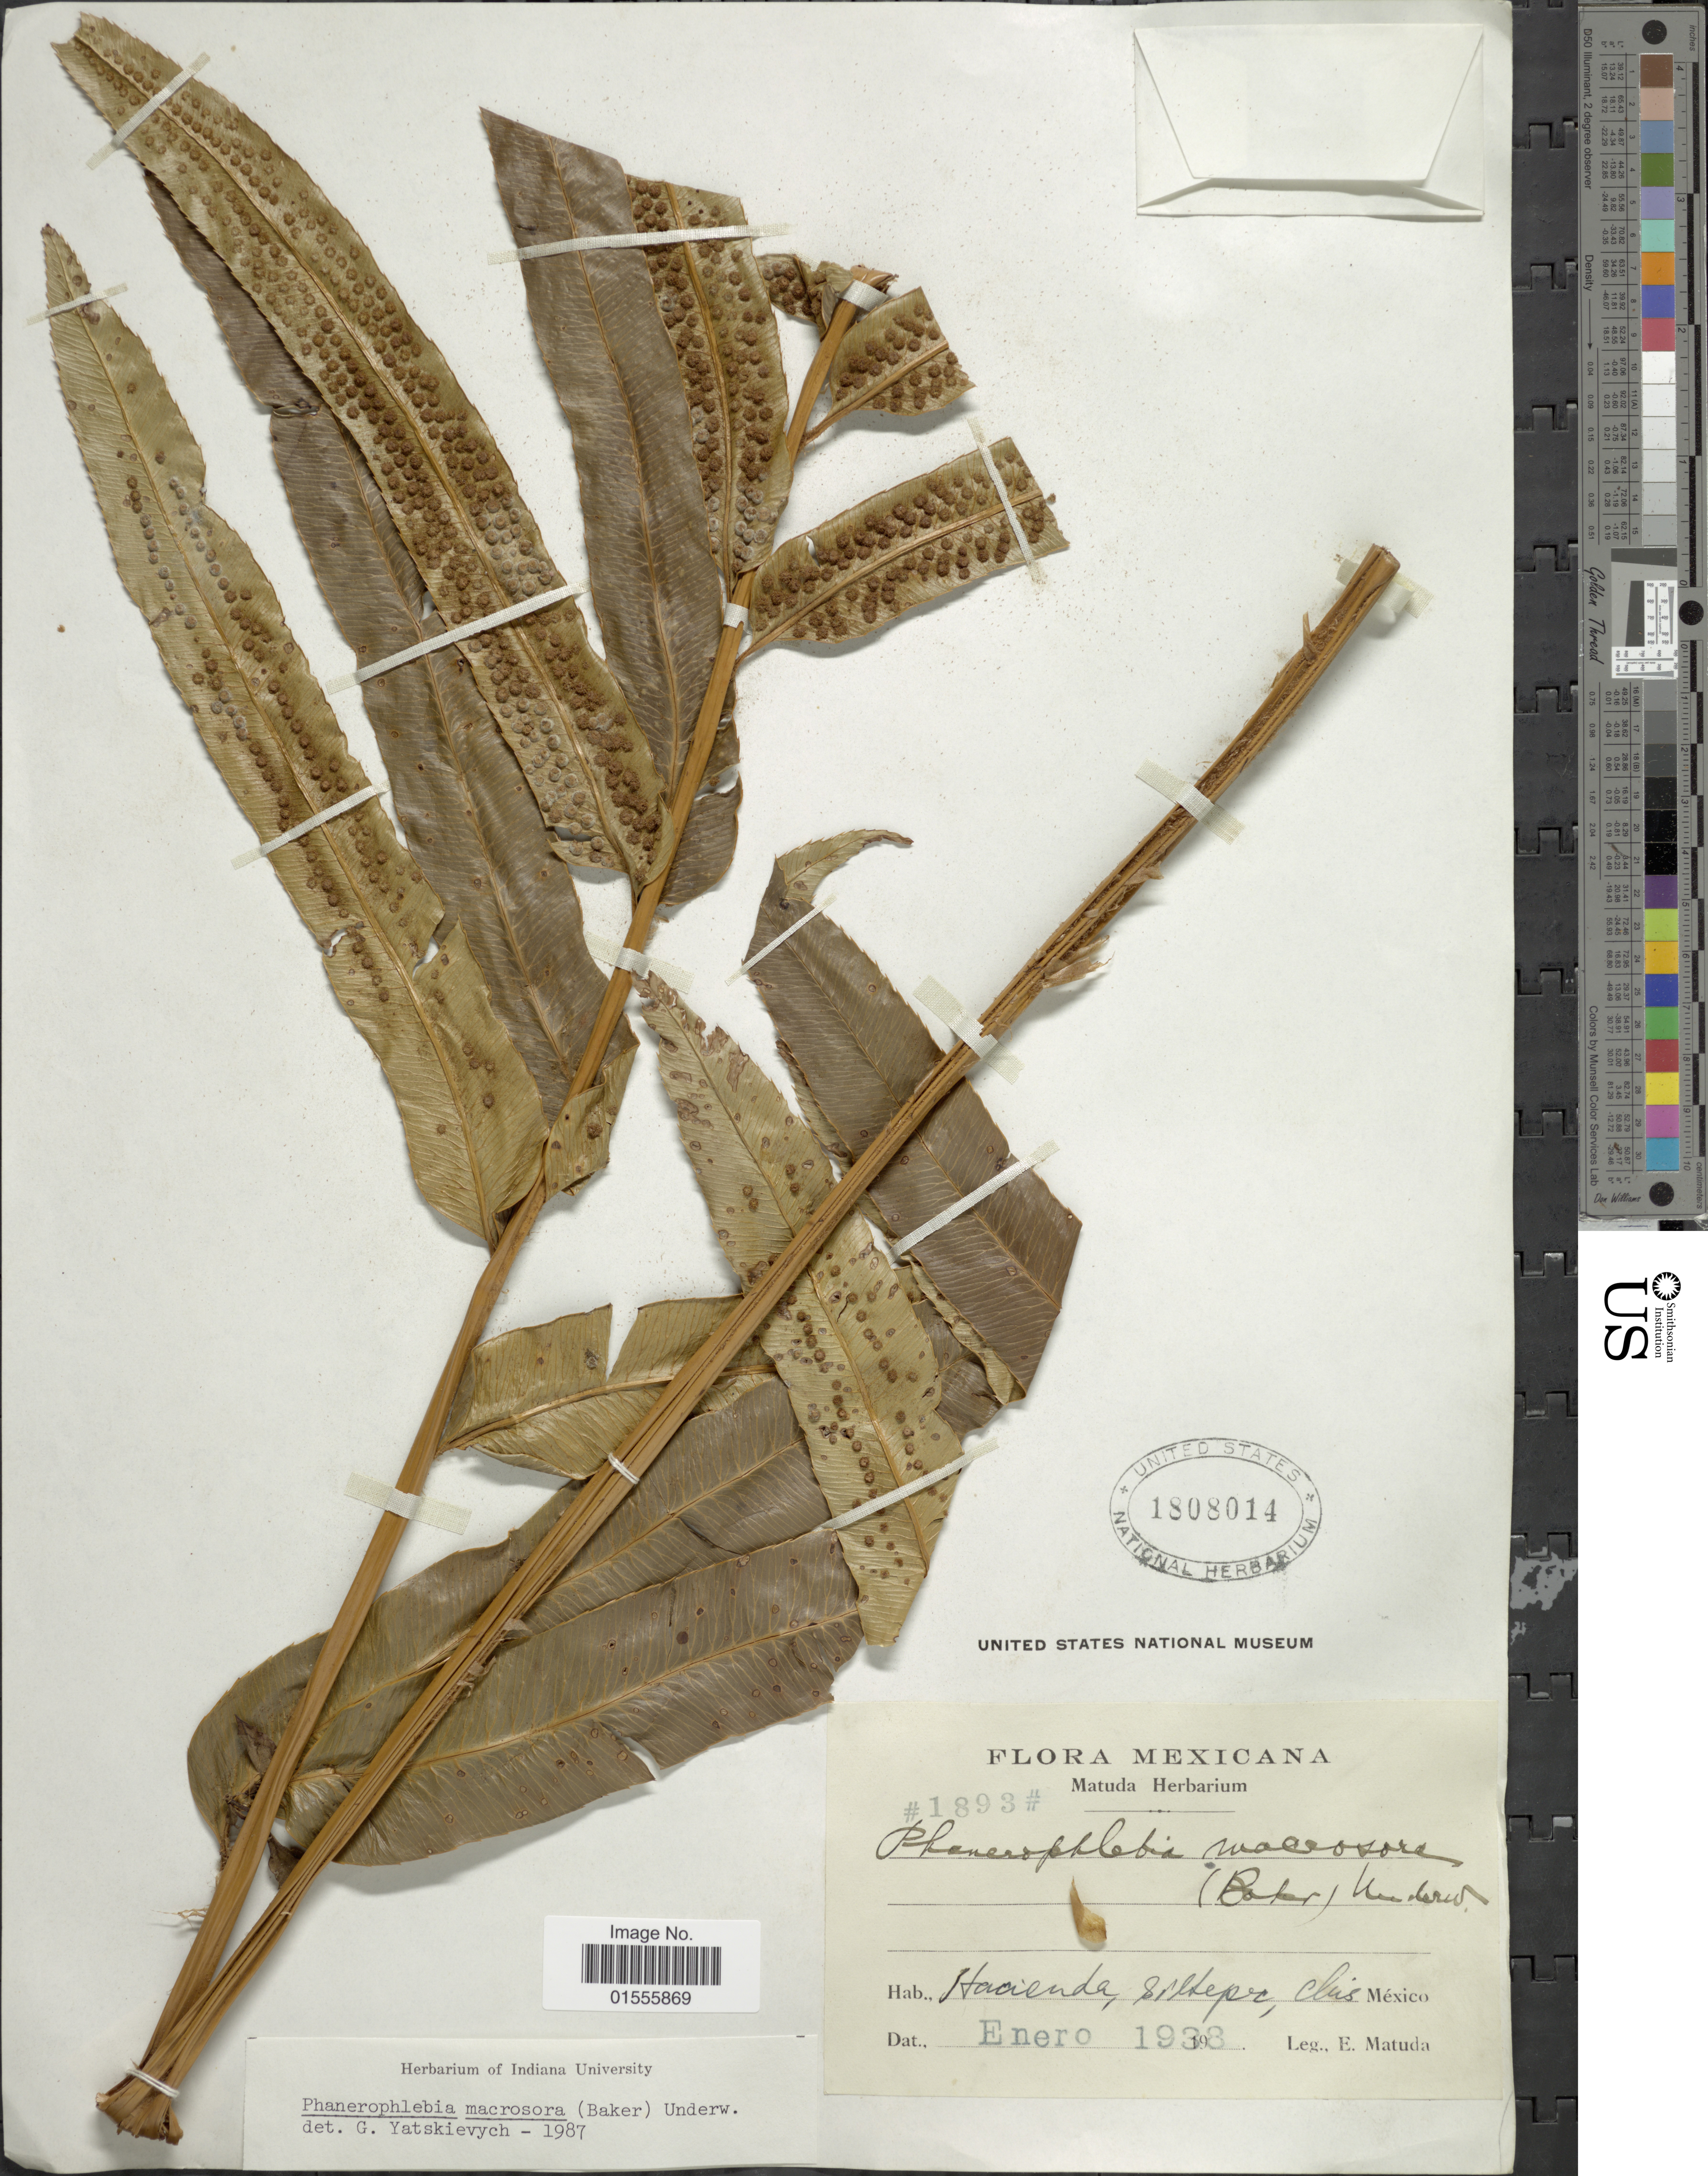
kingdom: Plantae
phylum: Tracheophyta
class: Polypodiopsida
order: Polypodiales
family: Dryopteridaceae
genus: Phanerophlebia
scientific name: Phanerophlebia macrosora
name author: (Baker) Underw.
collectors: E. Matuda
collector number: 1893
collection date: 1933-01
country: Mexico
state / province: Chiapas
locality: Hacienda, soltepec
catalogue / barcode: US 1808014